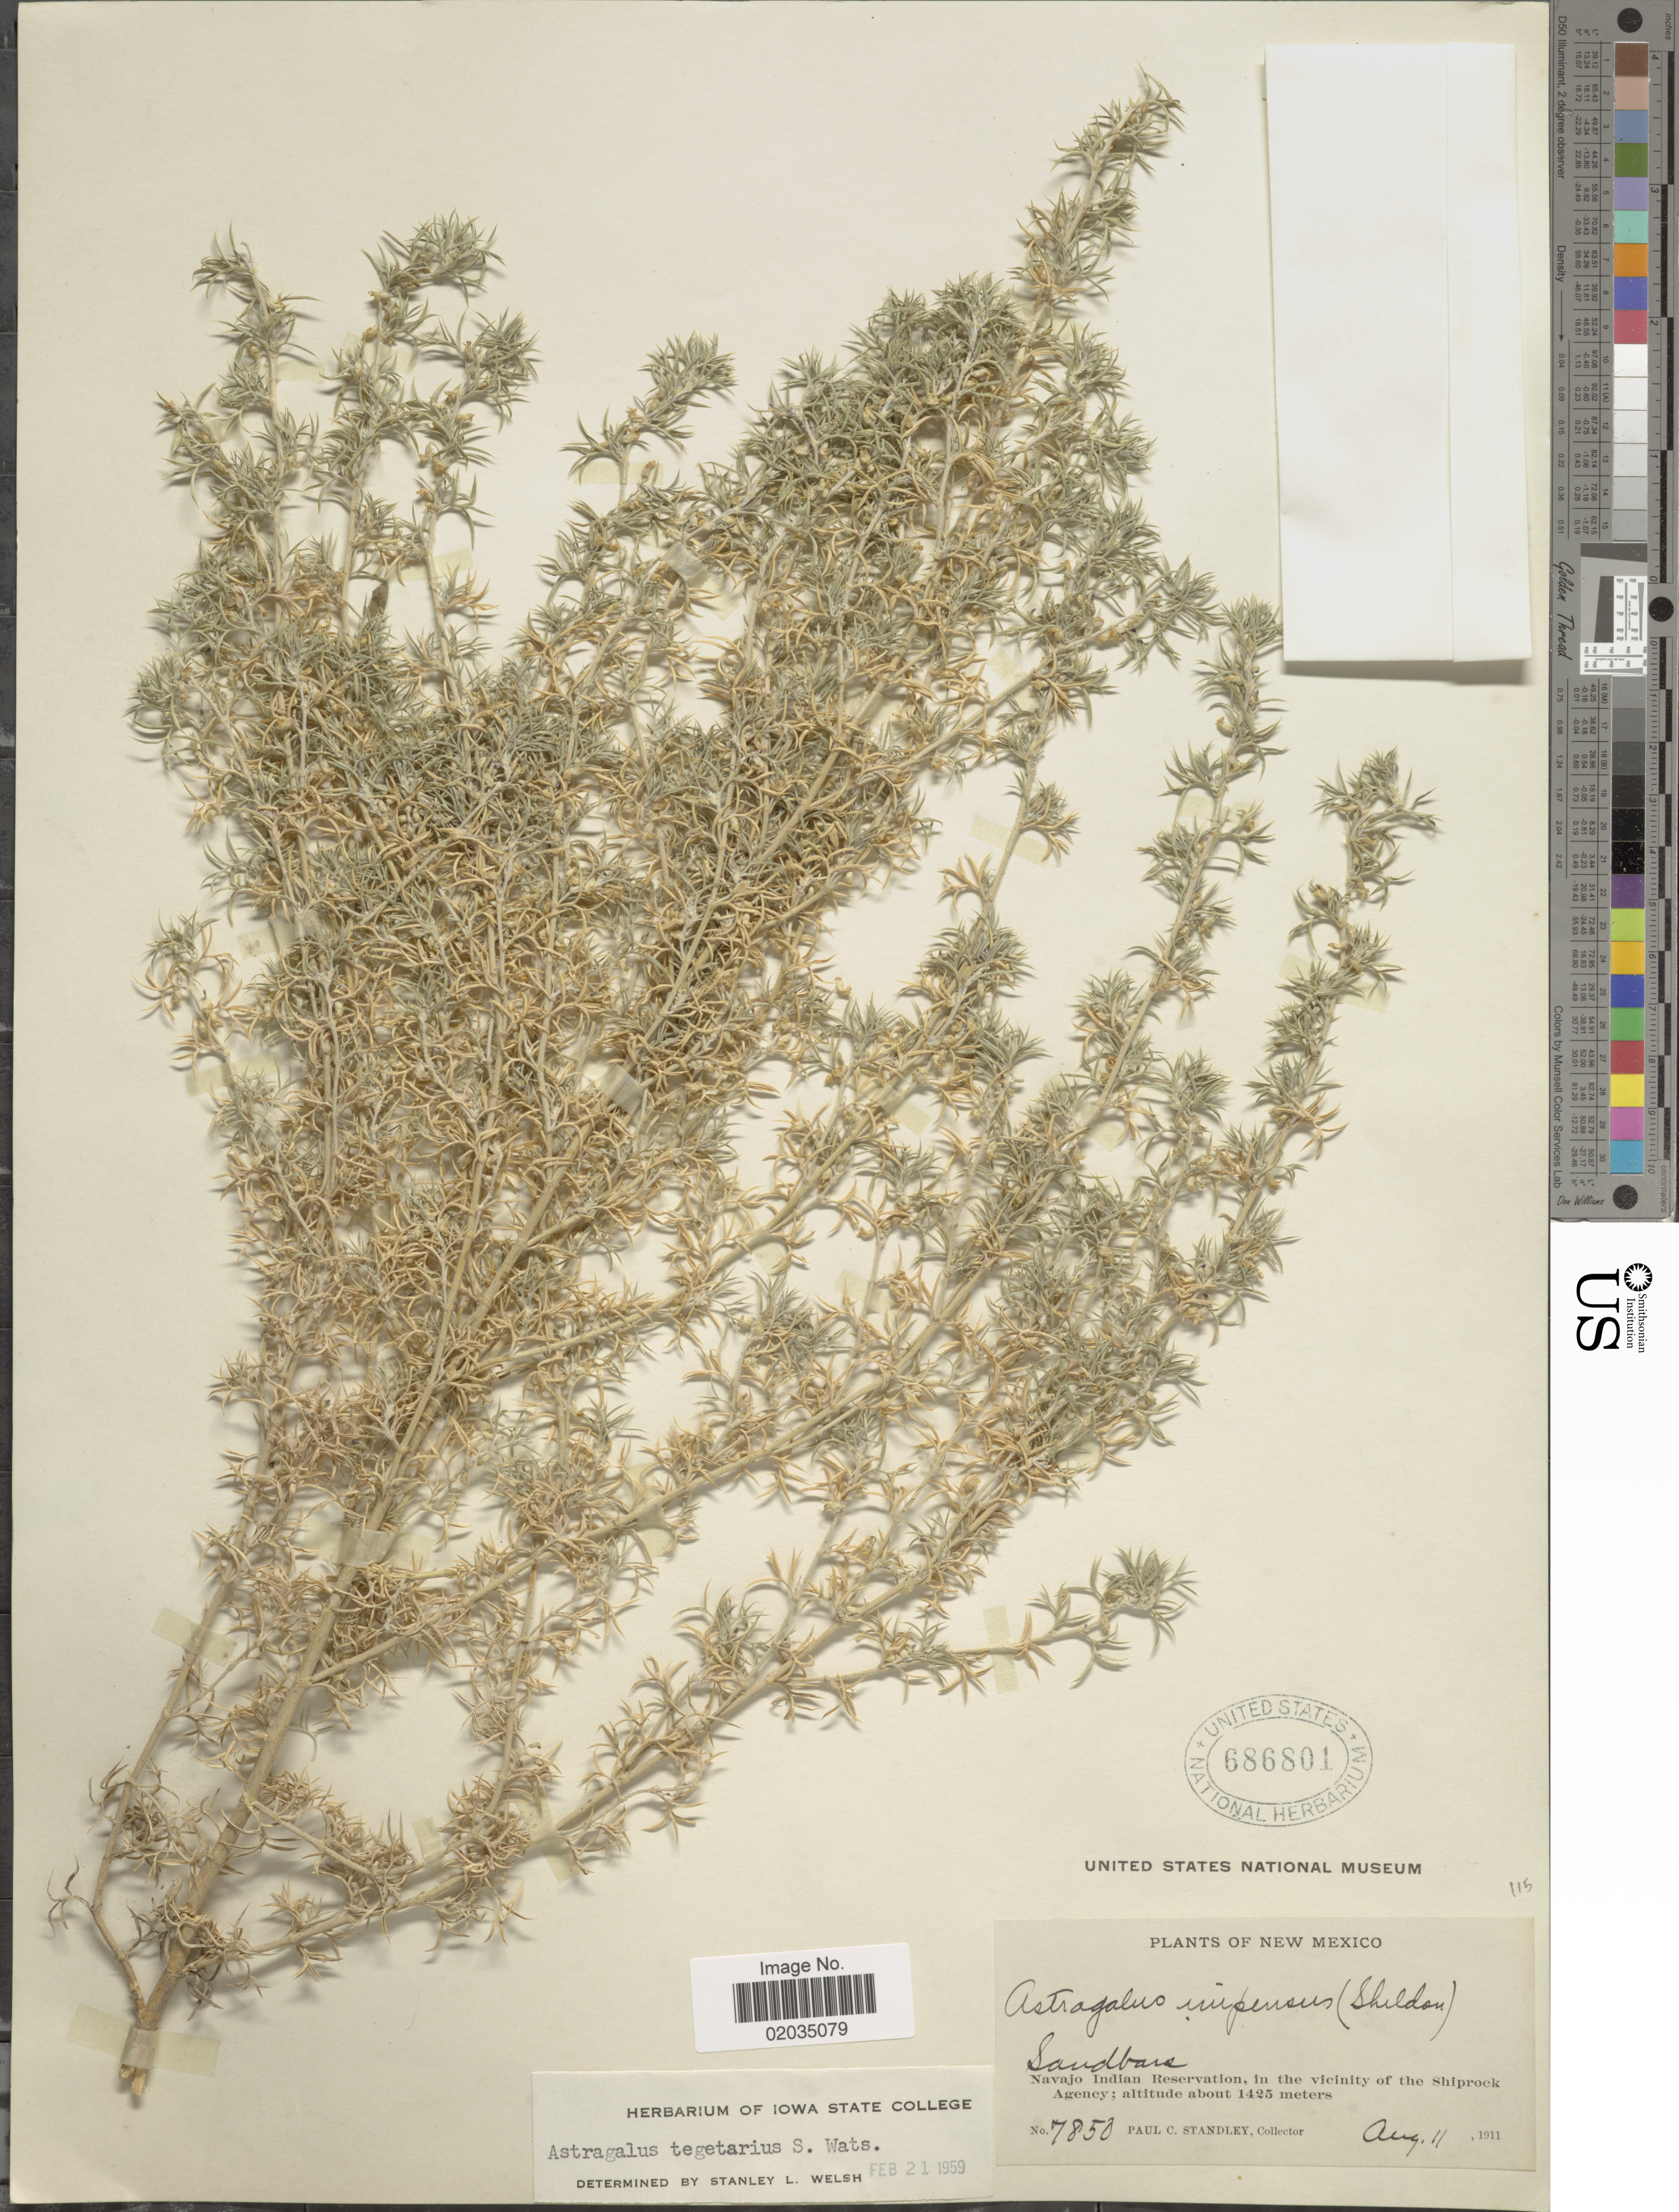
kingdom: Plantae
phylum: Tracheophyta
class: Magnoliopsida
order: Fabales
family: Fabaceae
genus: Astragalus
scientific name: Astragalus tegetarius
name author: S. Watson in C. King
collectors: P. C. Standley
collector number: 7850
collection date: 1911-08-11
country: United States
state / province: New Mexico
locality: Sandbars, Navajo Indian Reservation, in the vicinity of the Shiprock Agency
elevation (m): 1425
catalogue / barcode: US 686801